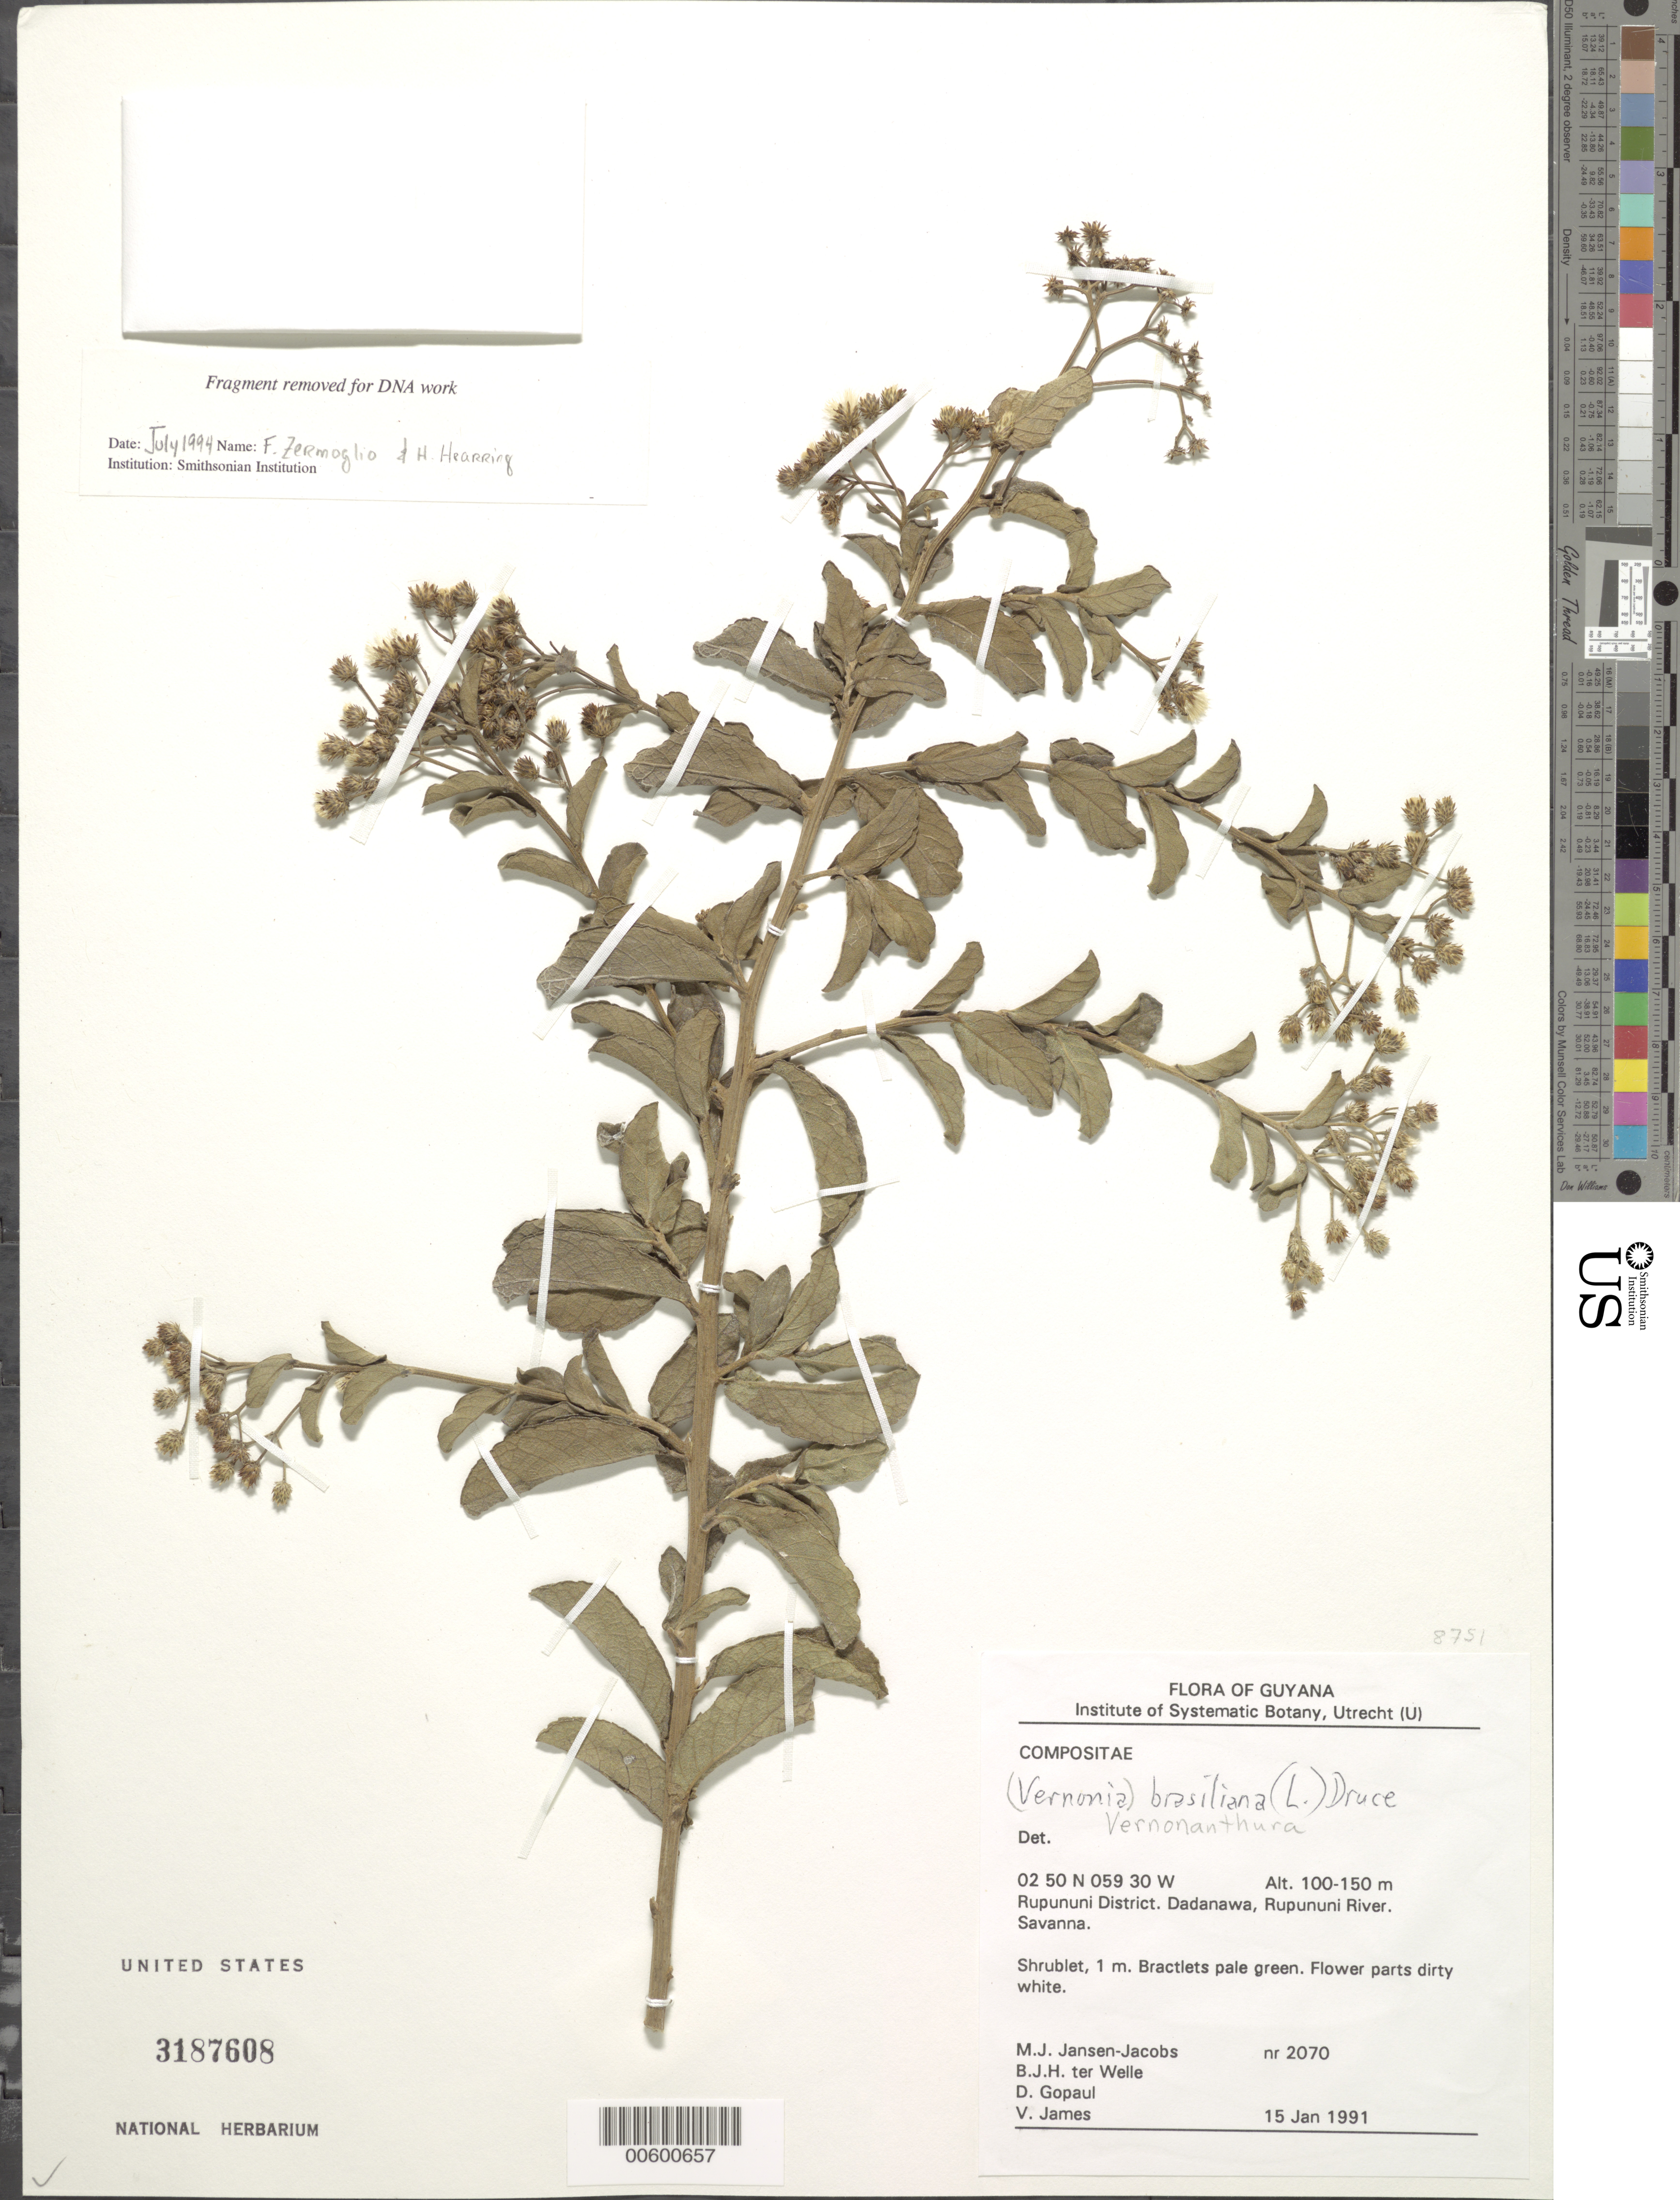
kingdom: Plantae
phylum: Tracheophyta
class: Magnoliopsida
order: Asterales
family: Asteraceae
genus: Vernonia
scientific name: Vernonia brasiliana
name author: (L.) Druce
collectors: M. J. Jansen-Jacobs, B. Welle, D. Gopaul & V. James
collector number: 2070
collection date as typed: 15-Jan-91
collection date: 1991-01-15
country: Guyana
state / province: U. Takutu-U. Essequibo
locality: Dadanawa, Rupununi River, Rupununi District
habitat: Savanna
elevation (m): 100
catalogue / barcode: US 3187608